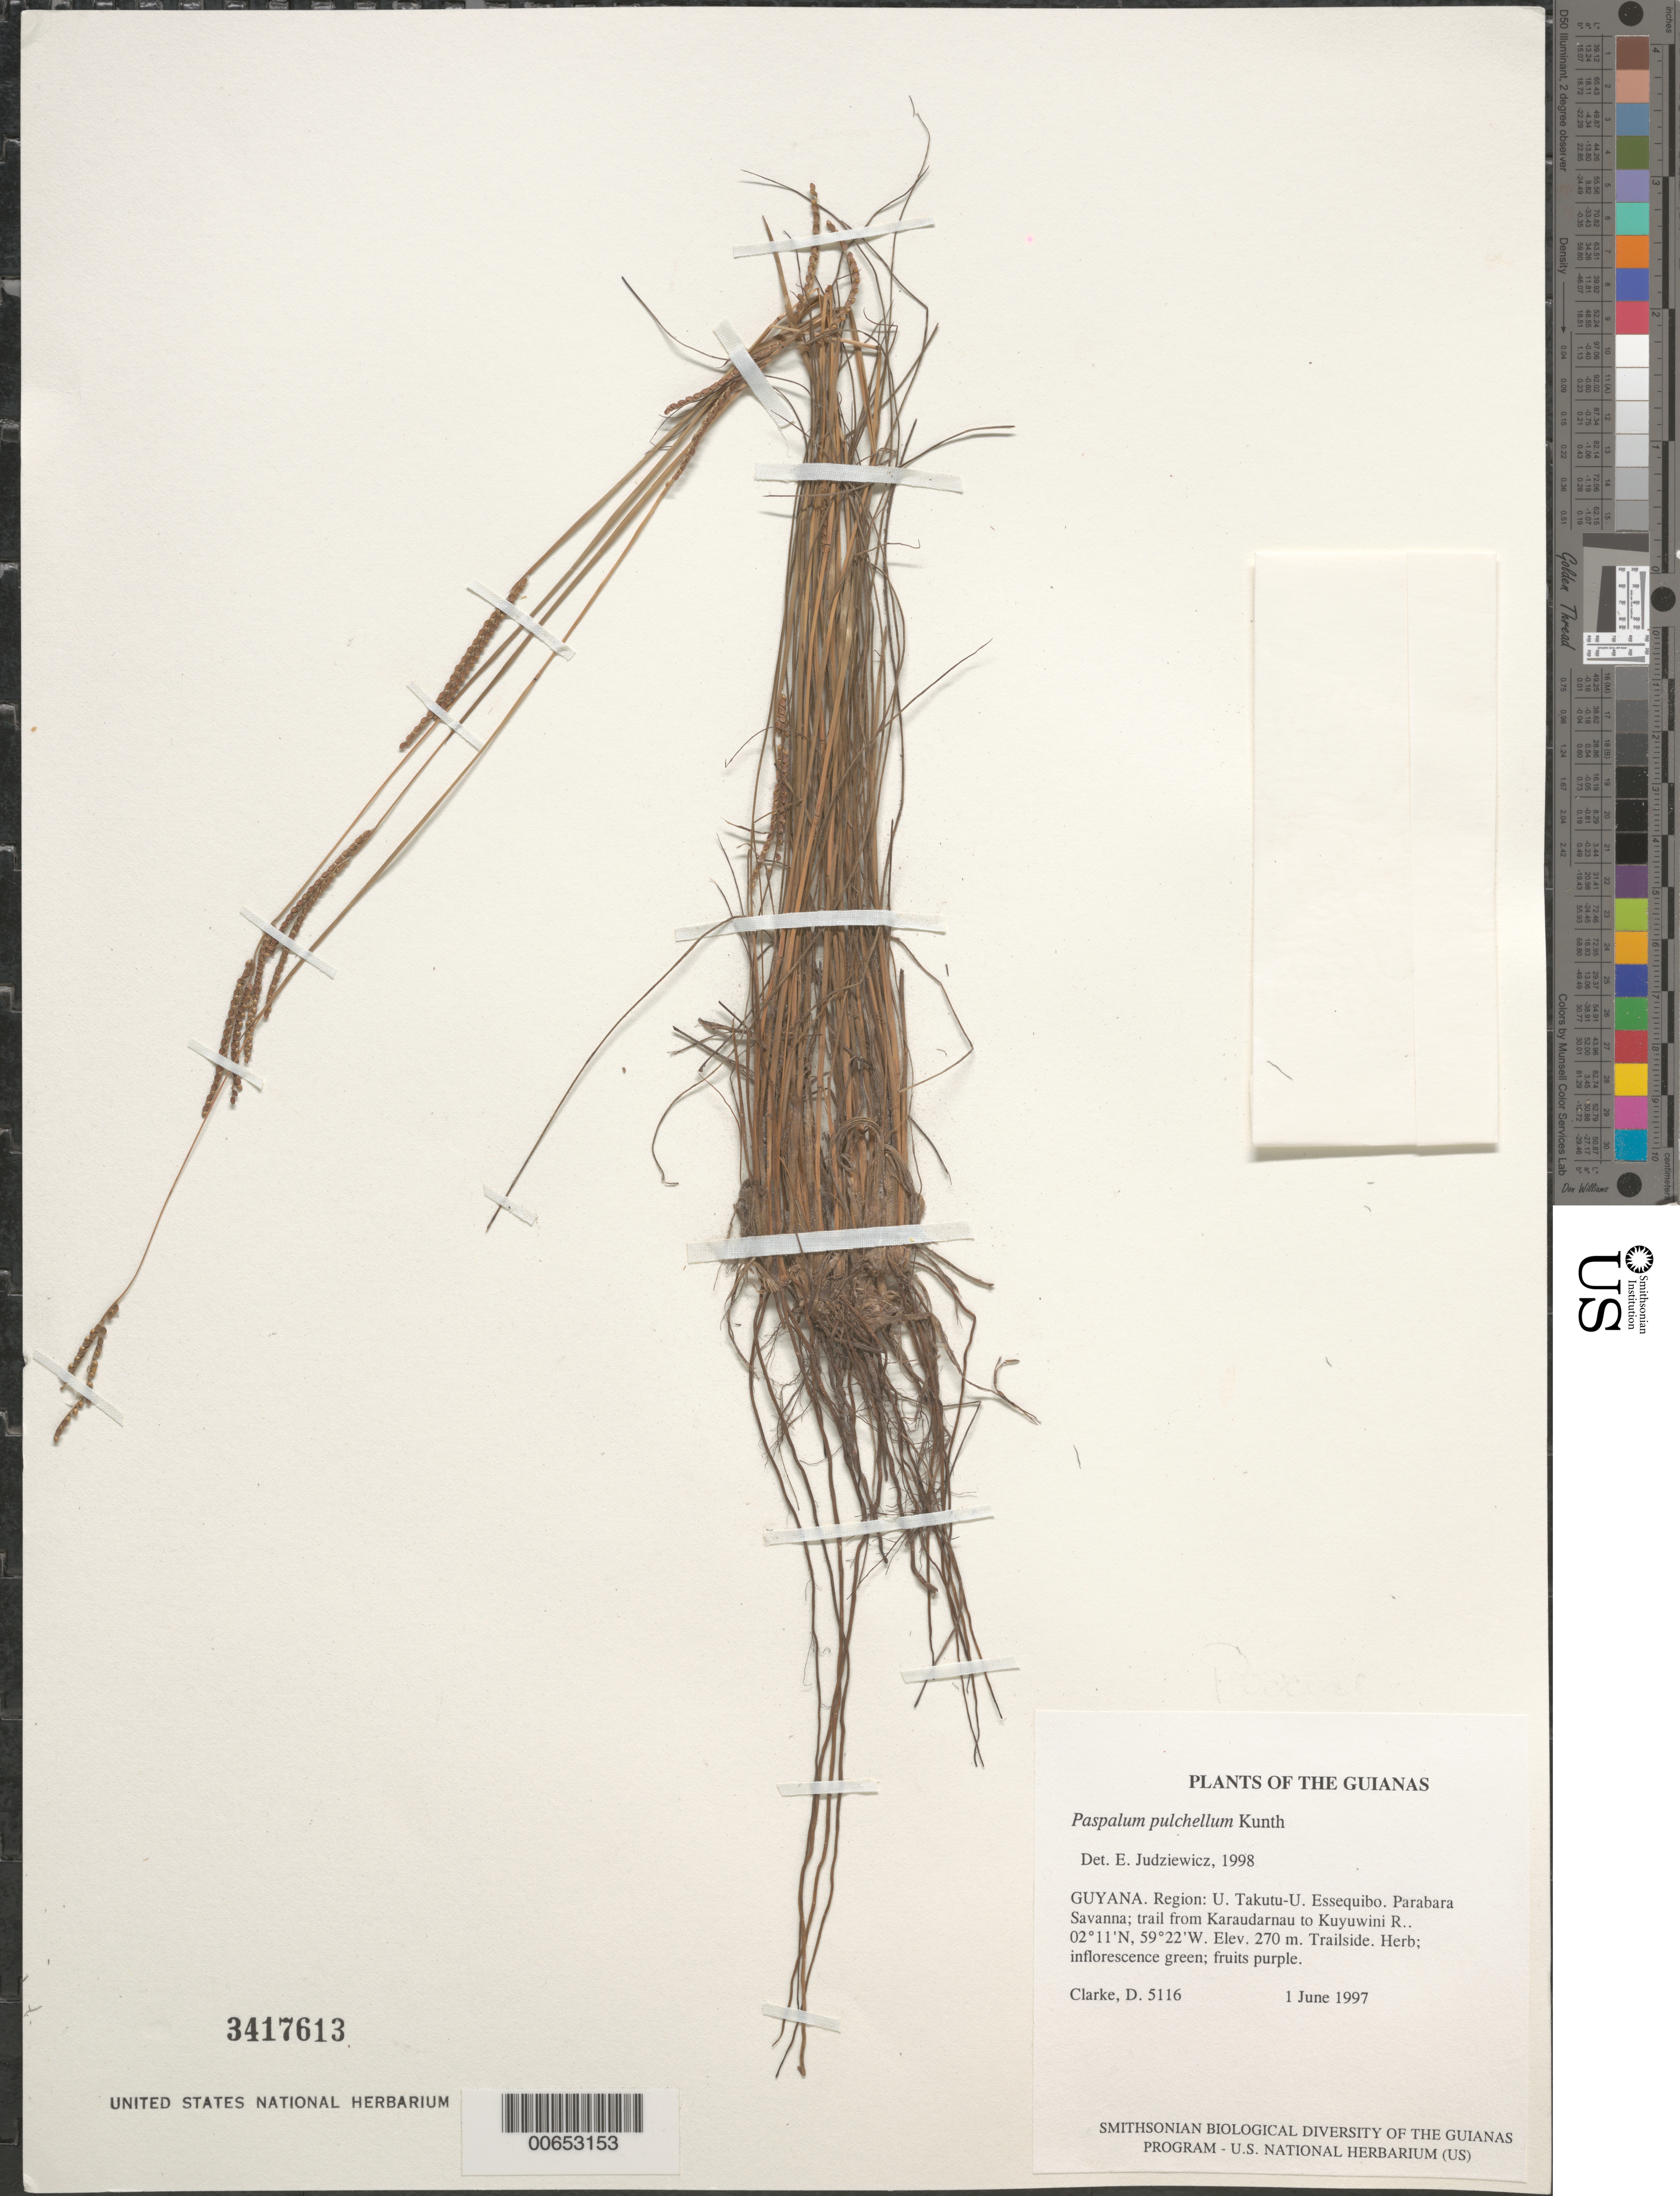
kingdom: Plantae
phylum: Tracheophyta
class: Liliopsida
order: Poales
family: Poaceae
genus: Paspalum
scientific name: Paspalum pulchellum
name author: Kunth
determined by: Judziewicz, E. J.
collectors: H. D. Clarke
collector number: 5116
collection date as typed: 1 June 1997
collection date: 1997-06-01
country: Guyana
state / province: U. Takutu-U. Essequibo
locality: Parabara Savanna; trail from Karaudarnau to Kuyuwini R.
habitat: Trailside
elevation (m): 270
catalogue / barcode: US 3417613